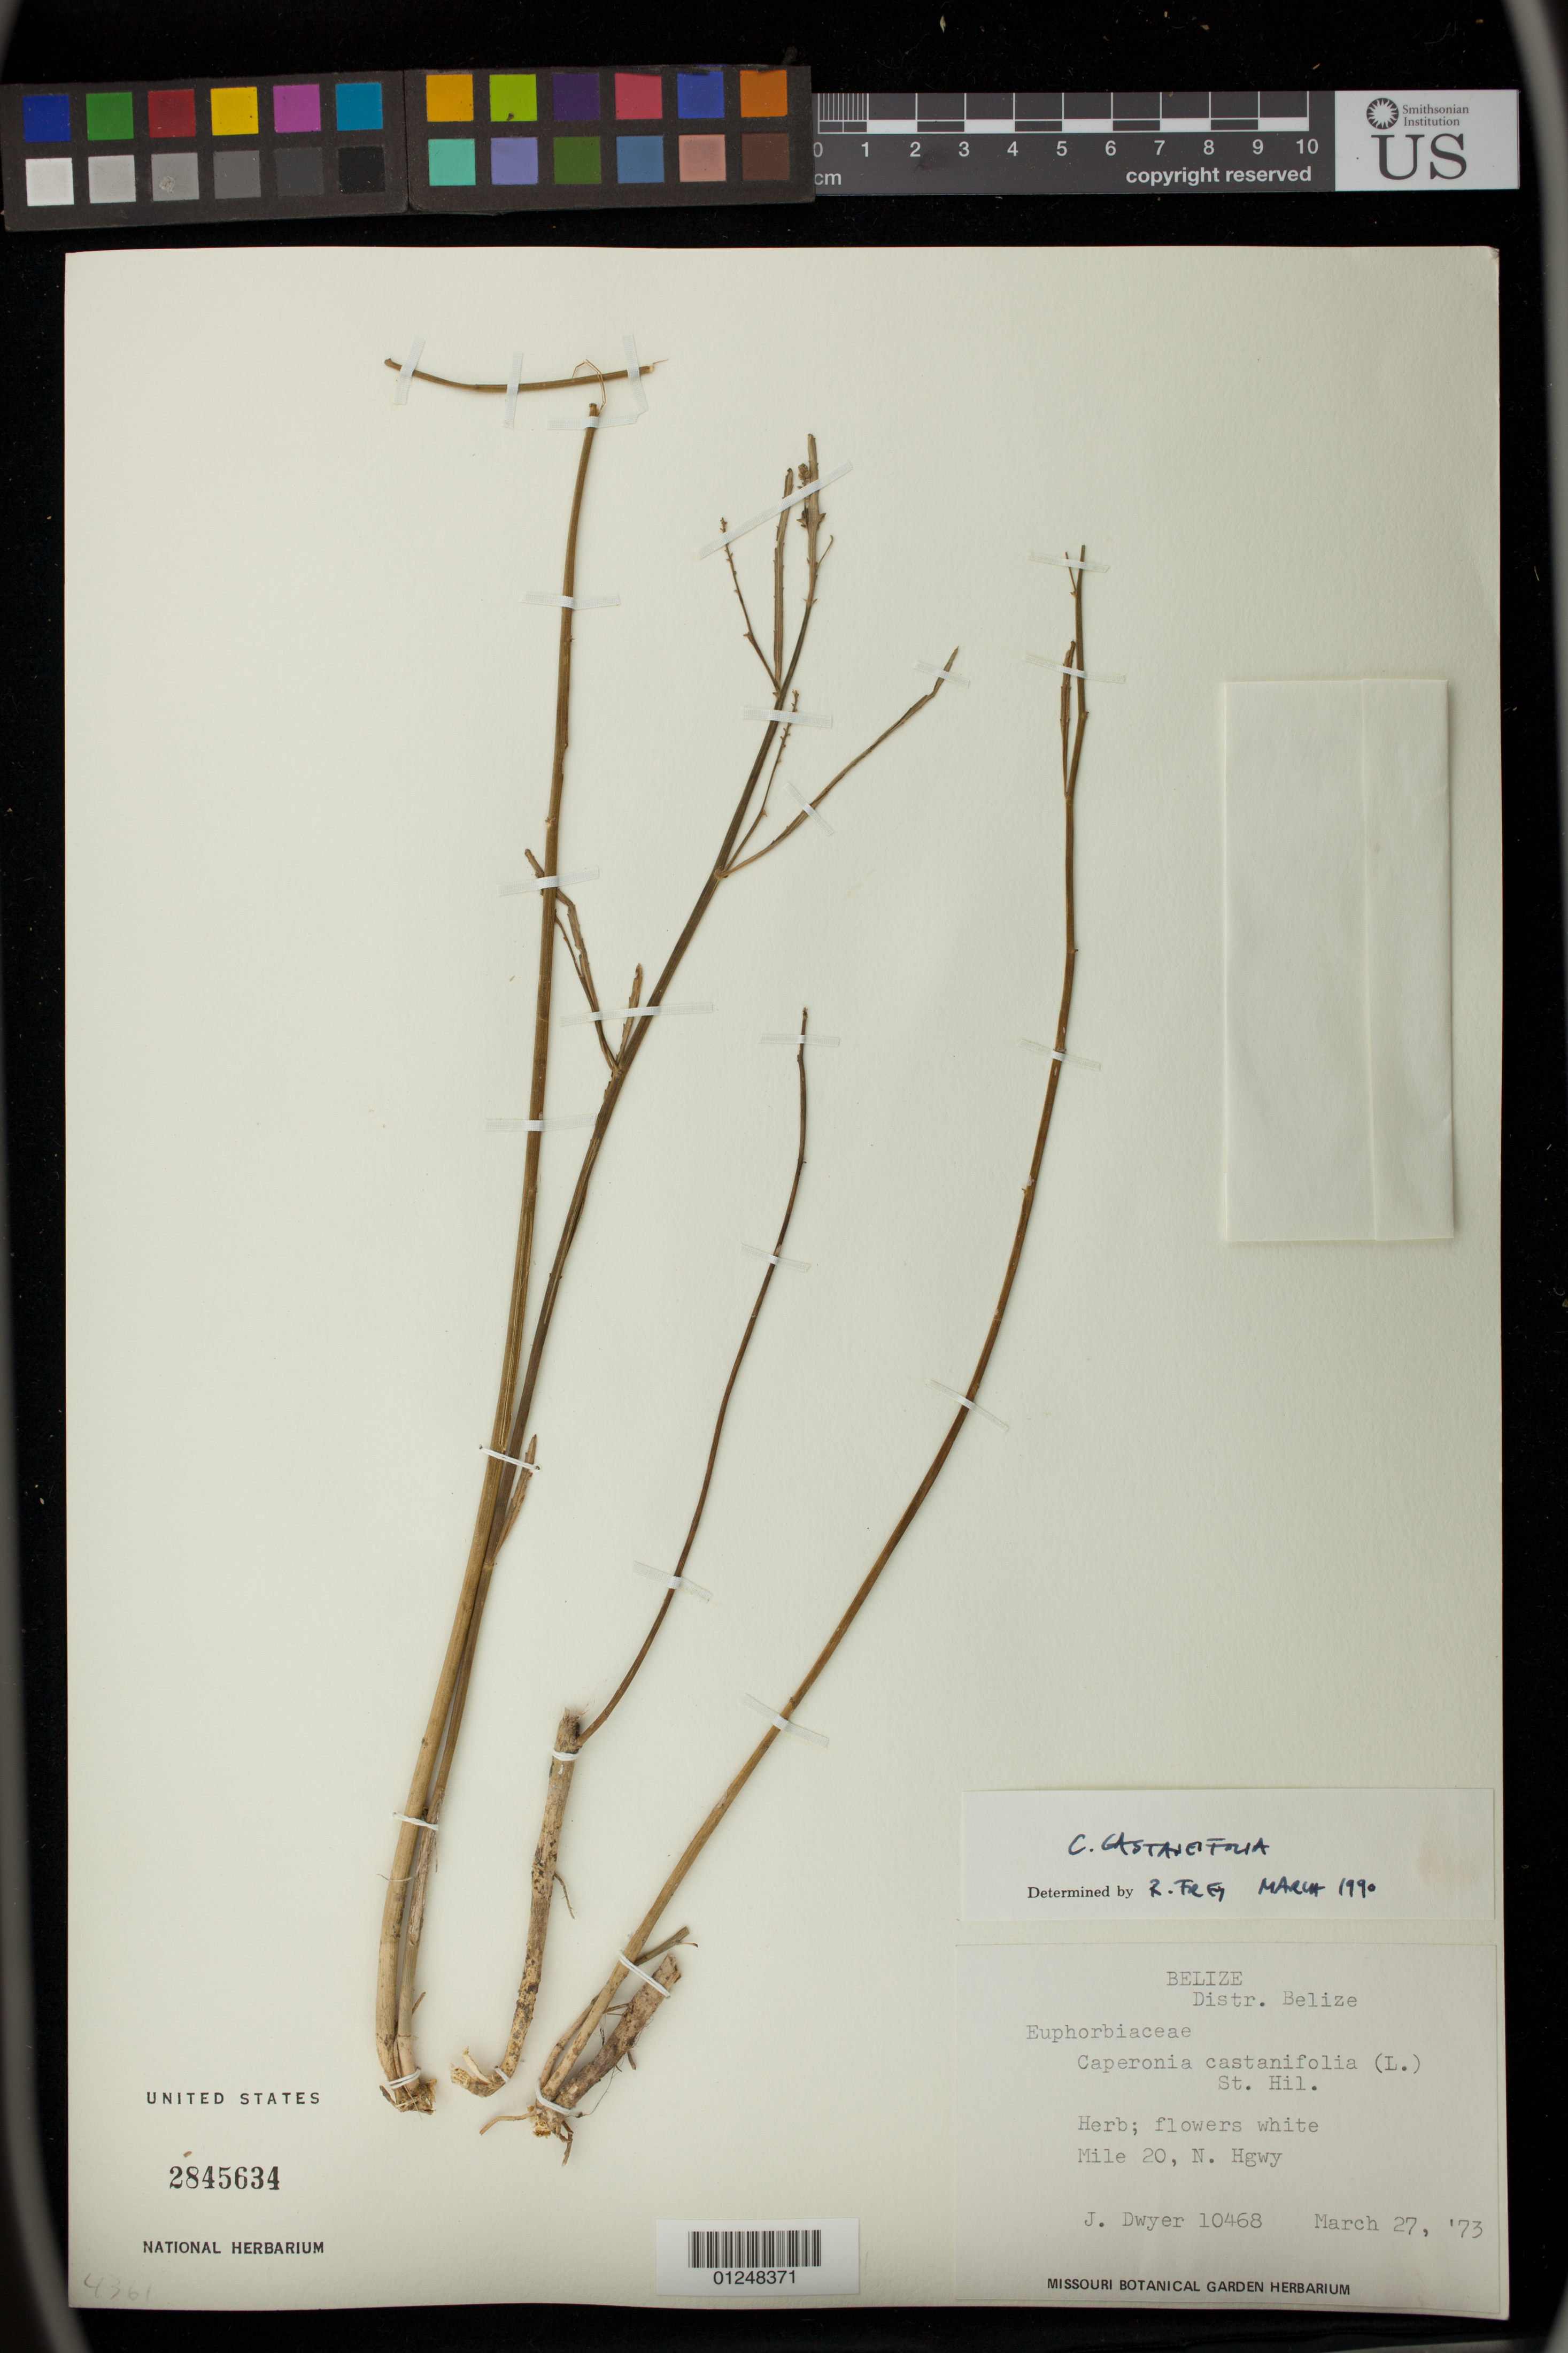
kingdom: Plantae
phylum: Tracheophyta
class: Magnoliopsida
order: Malpighiales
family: Euphorbiaceae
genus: Caperonia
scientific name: Caperonia castaneifolia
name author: (L.) A. St.-Hil.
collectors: J. Dwyer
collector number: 10468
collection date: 1973-03-27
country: Belize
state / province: Belize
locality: Mile 20, N. Hgwy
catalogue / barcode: US 2845634